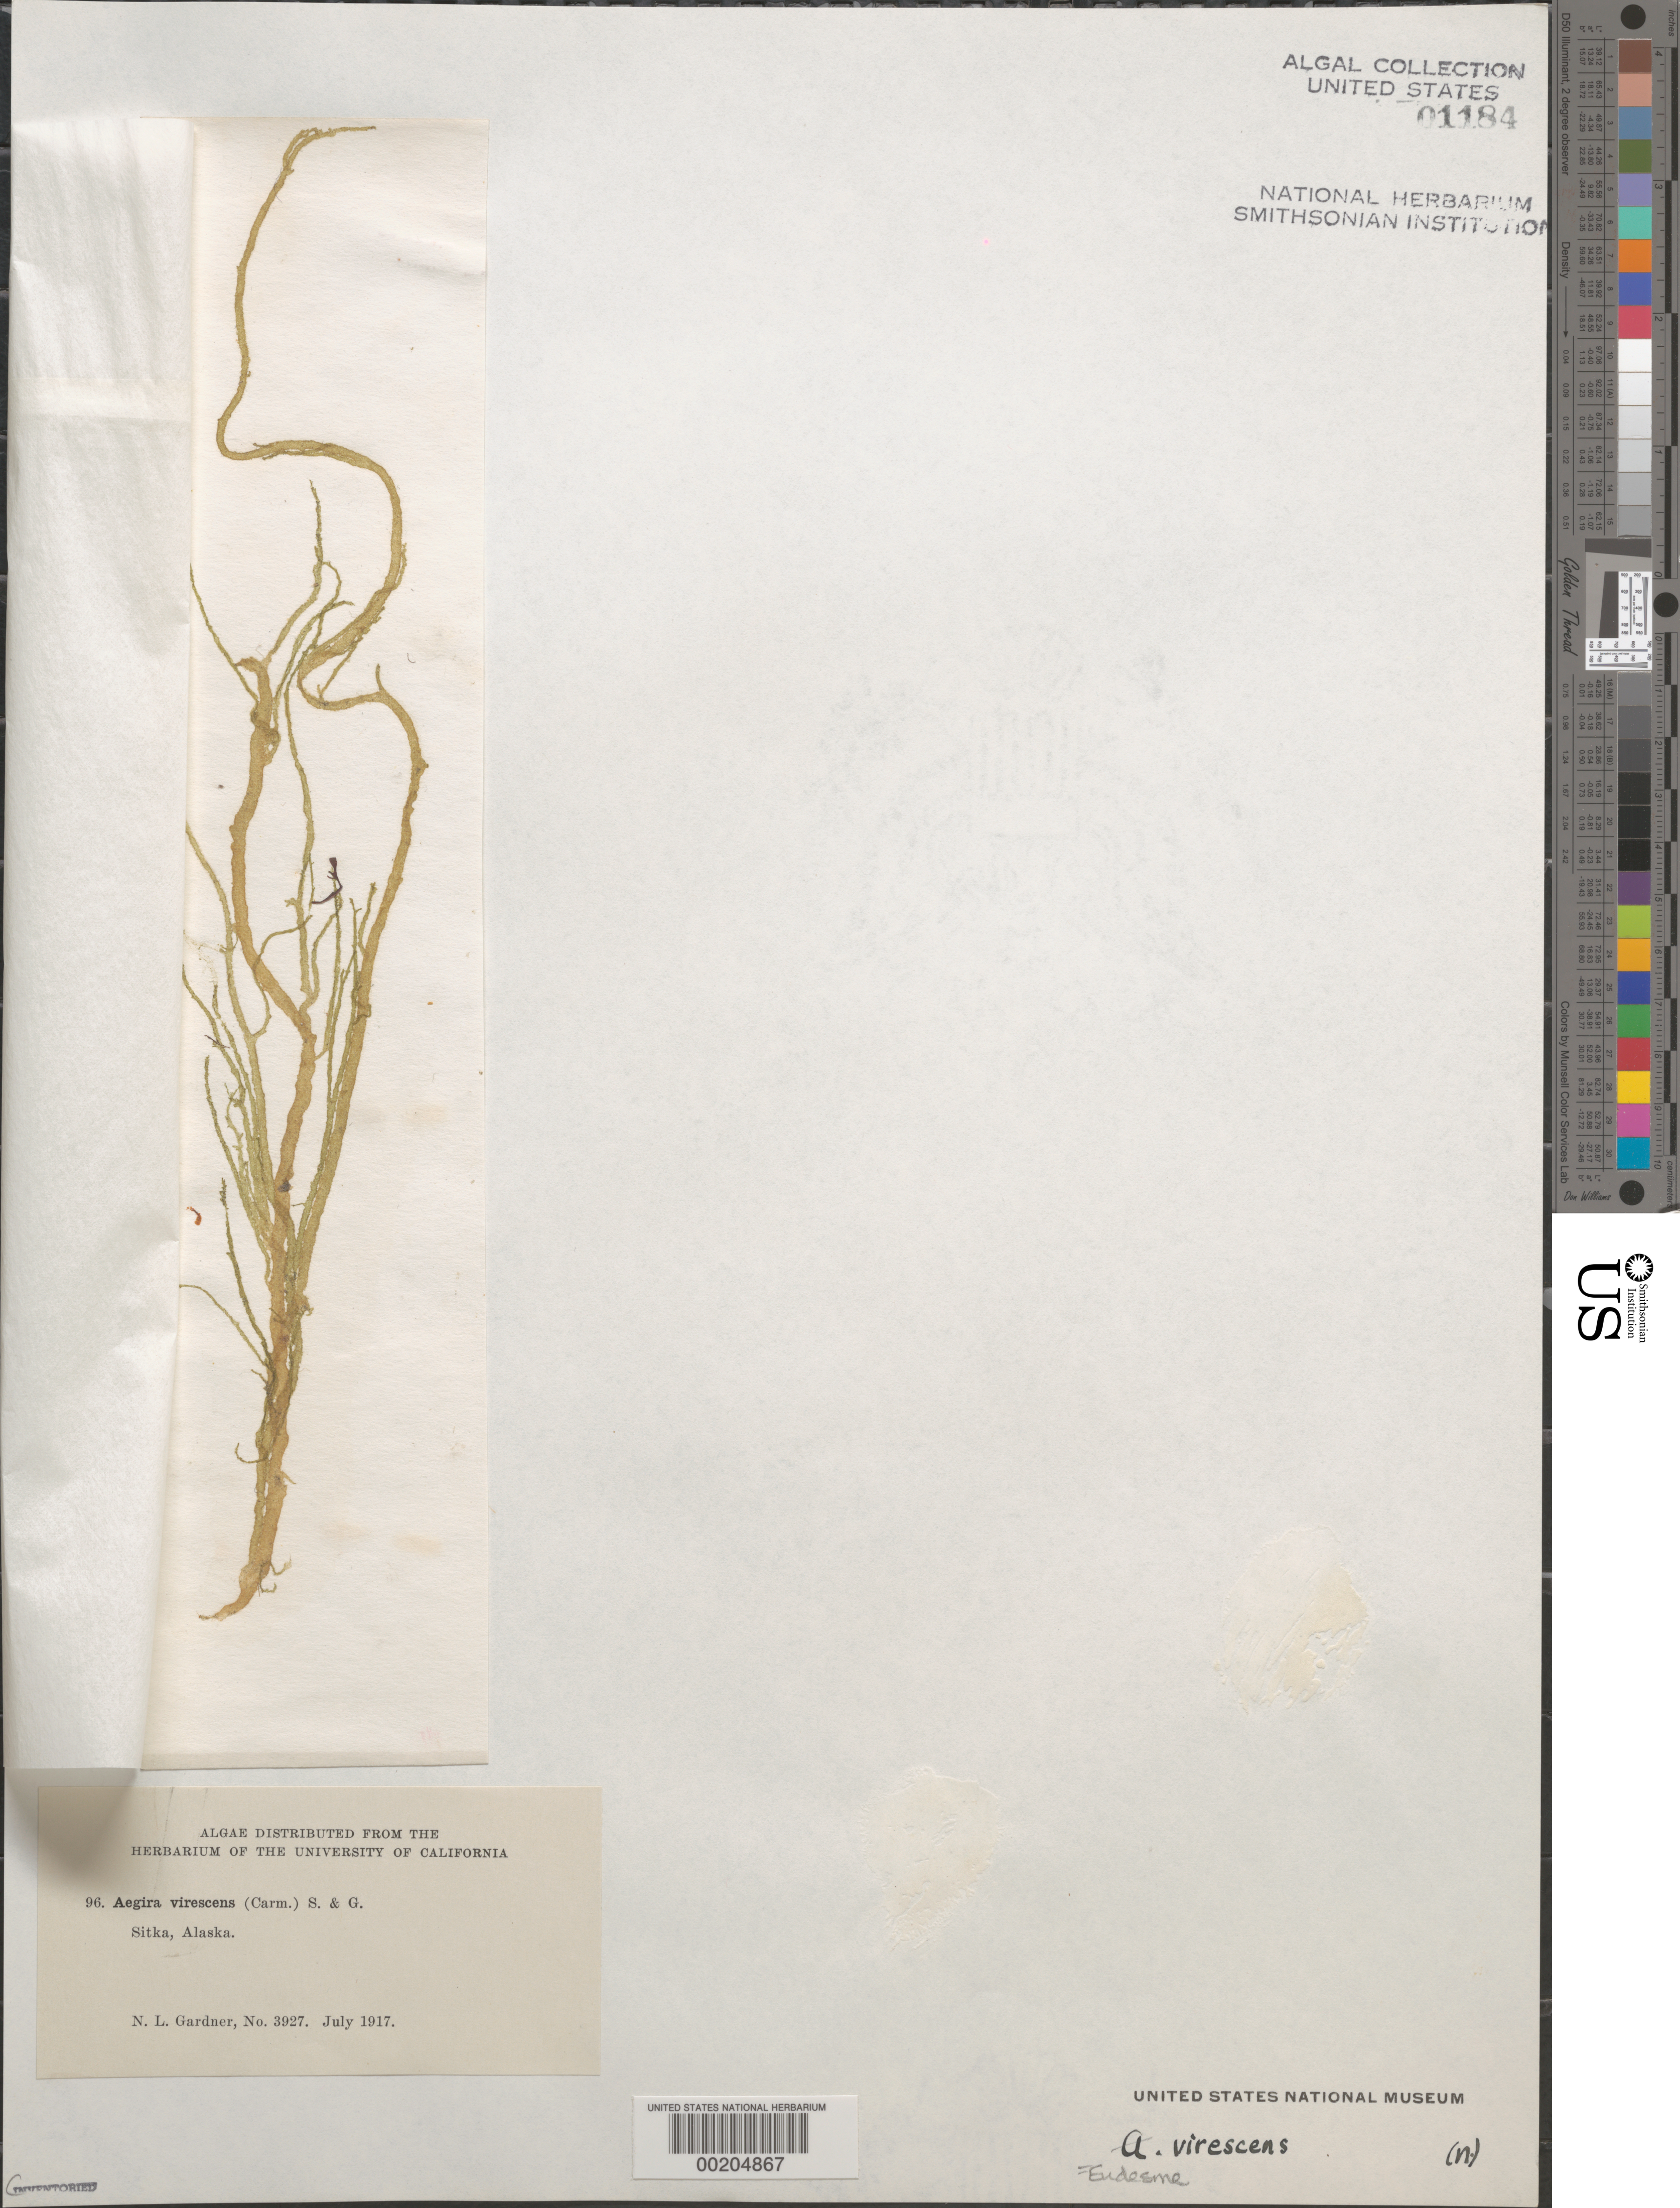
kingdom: Chromista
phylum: Ochrophyta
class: Phaeophyceae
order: Ectocarpales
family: Chordariaceae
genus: Eudesme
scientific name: Eudesme virescens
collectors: N. Gardner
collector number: NLG 3927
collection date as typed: Jul 1917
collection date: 1917-07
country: United States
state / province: Alaska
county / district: Sitka Division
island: Baranof Island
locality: Sitka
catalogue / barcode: US 1184